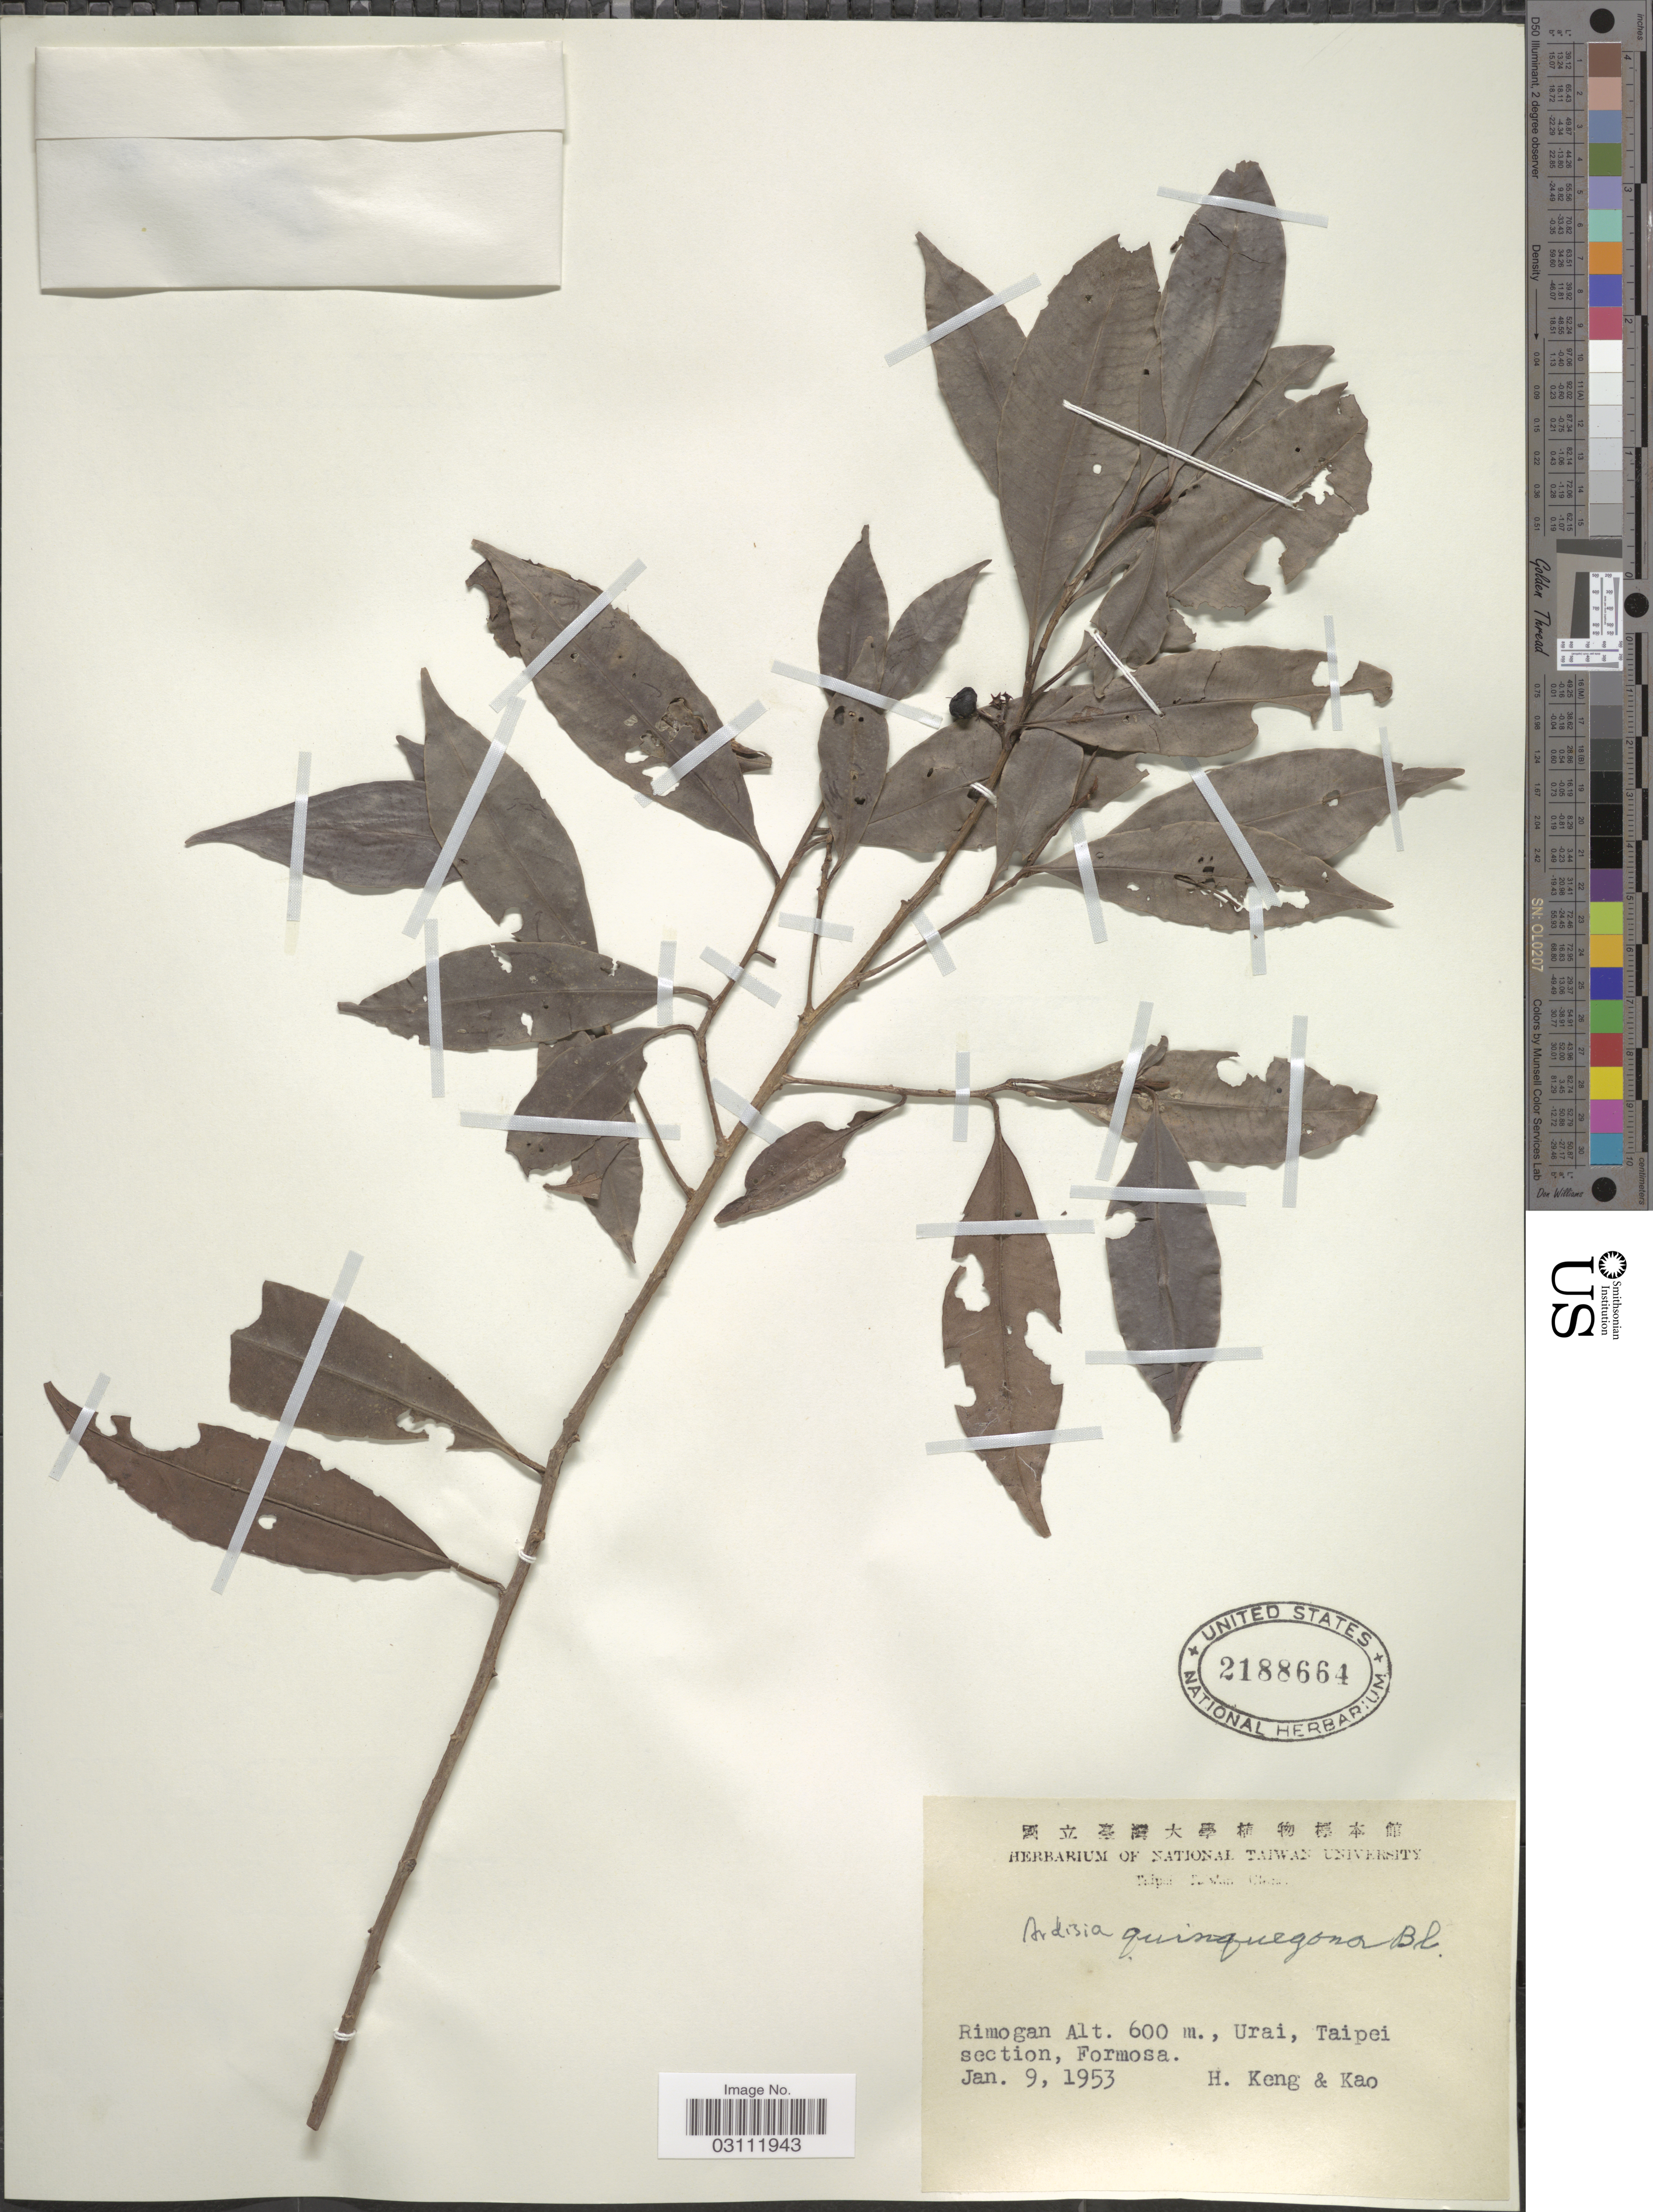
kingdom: Plantae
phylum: Tracheophyta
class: Magnoliopsida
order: Ericales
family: Primulaceae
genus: Ardisia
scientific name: Ardisia quinquegona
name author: Blume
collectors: H. Keng & -. Kao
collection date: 1953-01-09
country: Taiwan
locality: Rimogan, Urai, Taipei section, Formosa.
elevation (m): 600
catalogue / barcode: US 2188664